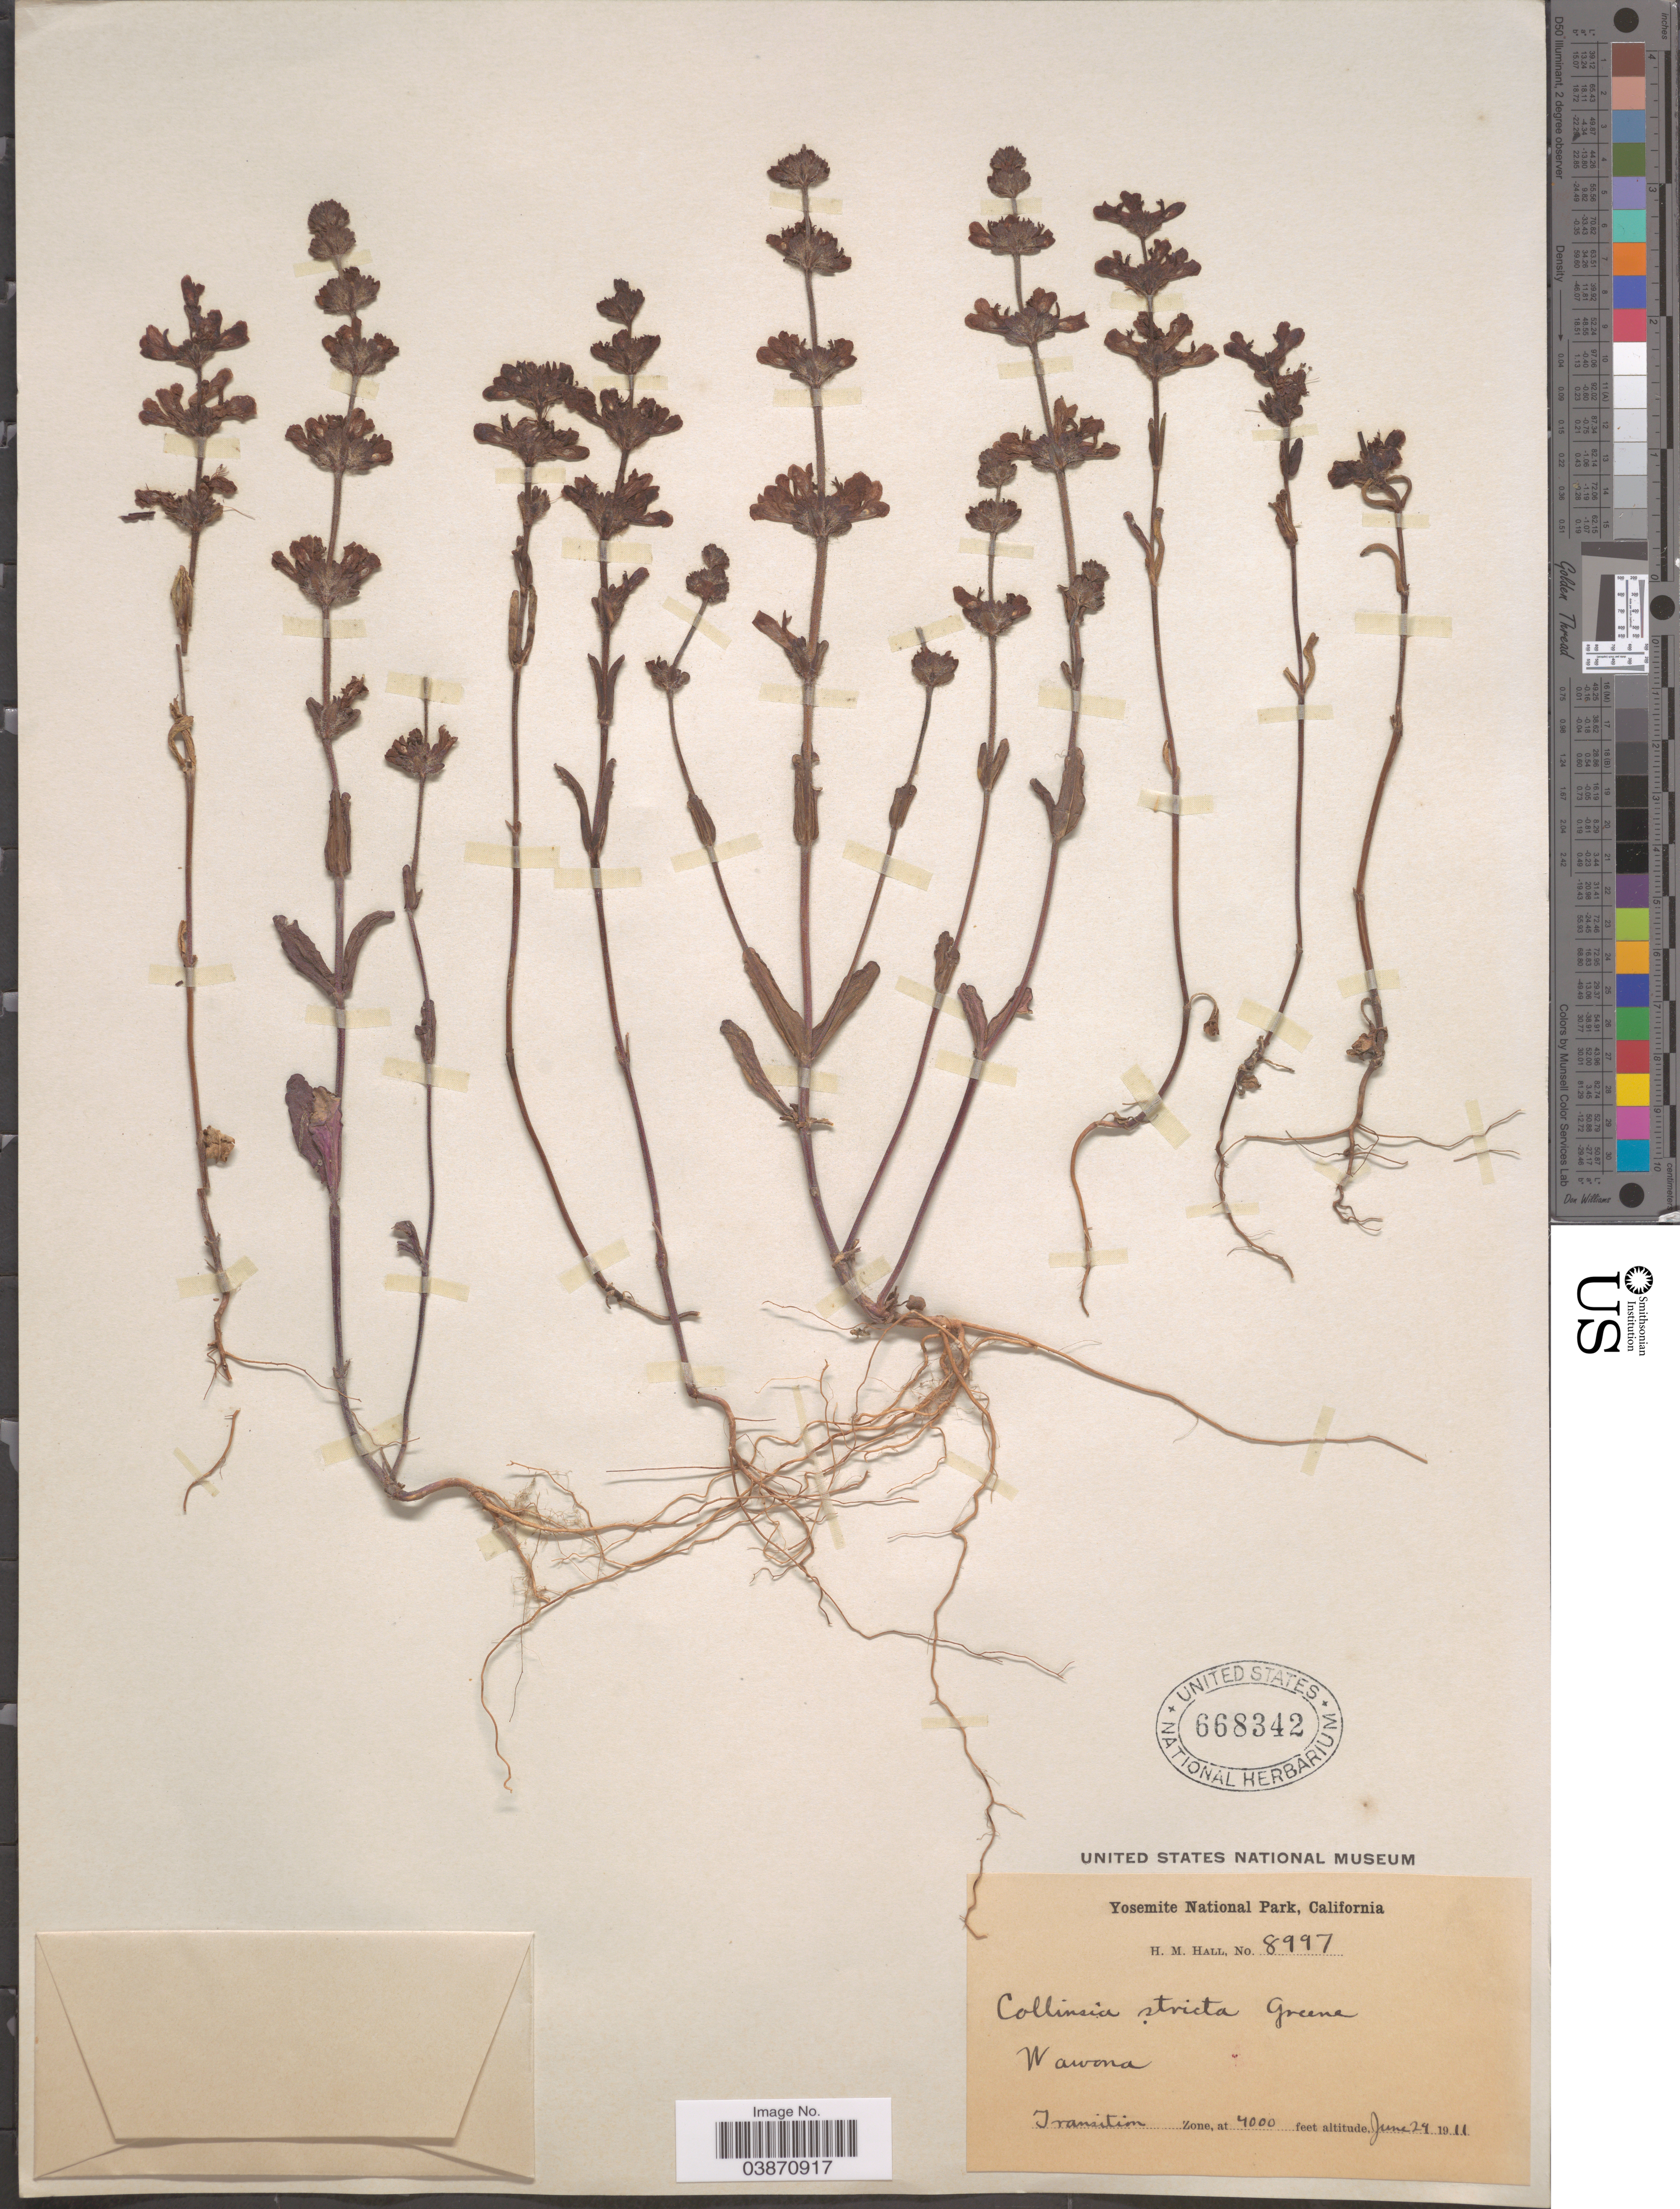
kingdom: Plantae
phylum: Tracheophyta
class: Magnoliopsida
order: Lamiales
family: Plantaginaceae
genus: Collinsia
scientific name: Collinsia bartsiifolia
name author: Benth.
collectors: H. M. Hall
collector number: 8997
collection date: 1911-06-24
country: United States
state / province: California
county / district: Mariposa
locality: Yosemite National Park. Wawona. Transition zone.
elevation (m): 1219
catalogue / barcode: US 668342